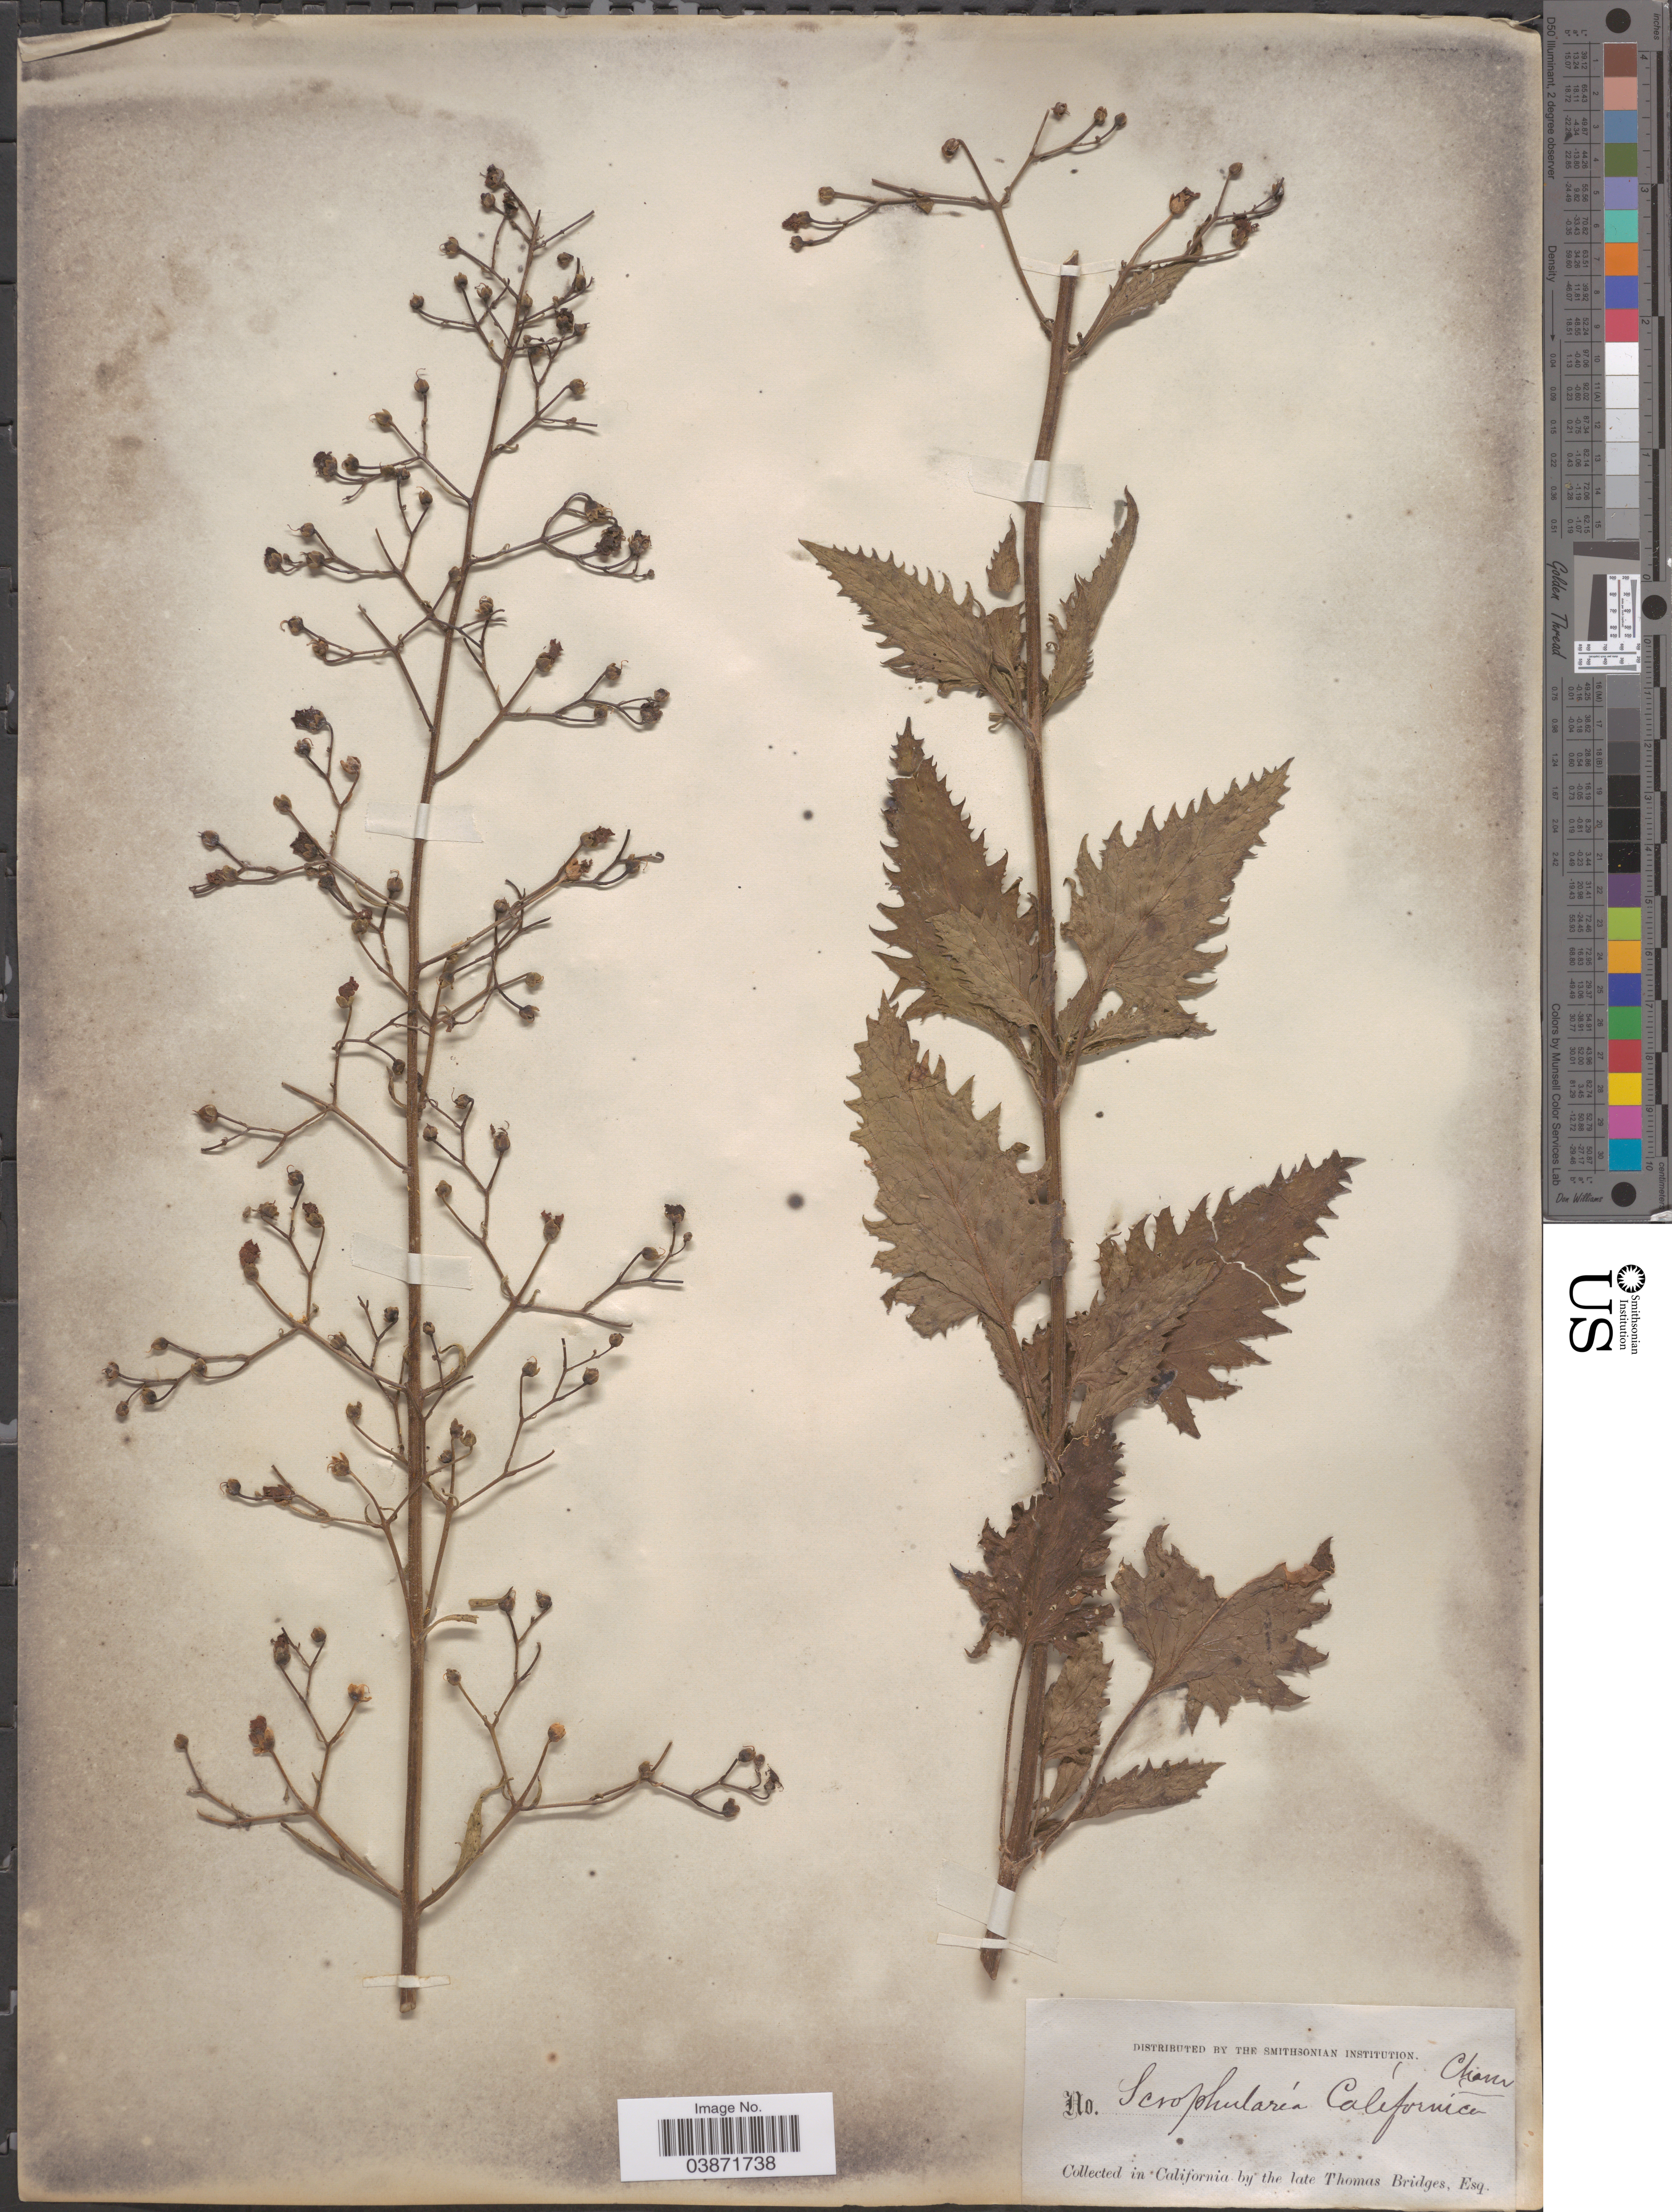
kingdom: Plantae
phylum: Tracheophyta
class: Magnoliopsida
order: Lamiales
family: Scrophulariaceae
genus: Scrophularia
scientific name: Scrophularia californica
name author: Cham. & Schltdl.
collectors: T. Bridges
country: United States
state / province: California